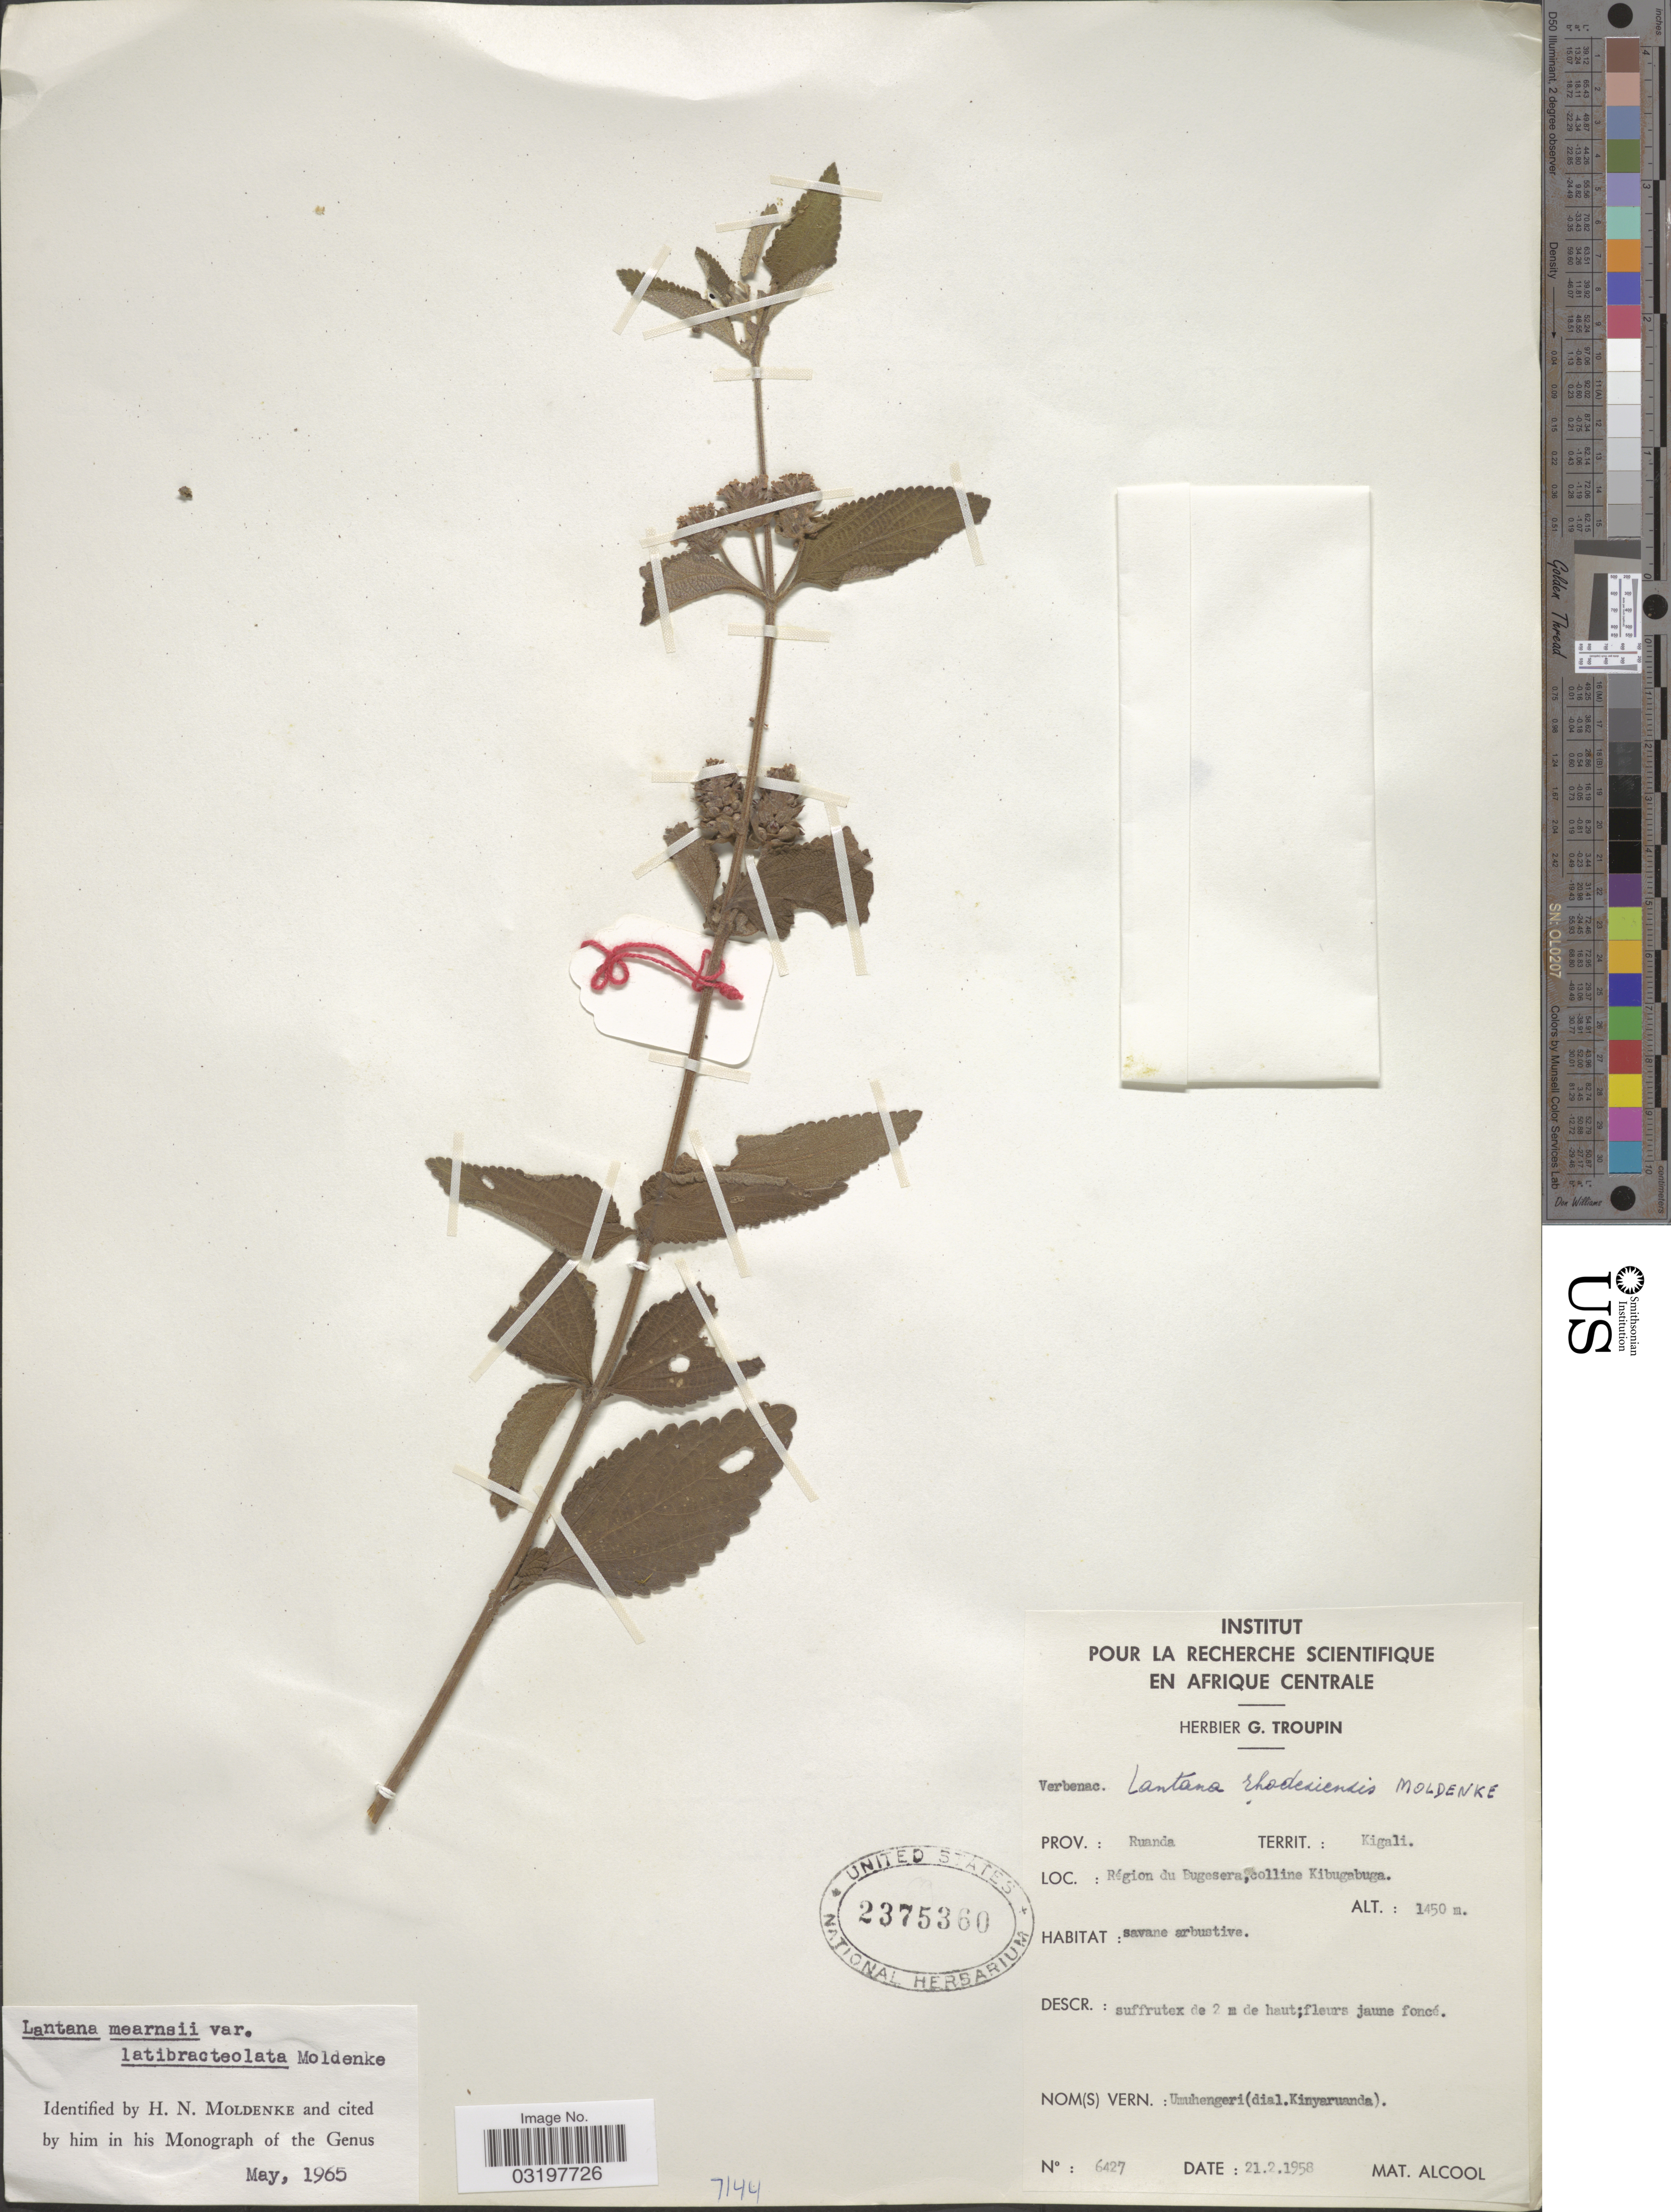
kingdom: Plantae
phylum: Tracheophyta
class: Magnoliopsida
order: Lamiales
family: Verbenaceae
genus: Lantana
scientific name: Lantana mearnsii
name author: Moldenke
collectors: ex herb. G. Troupin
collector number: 6427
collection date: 1958-02-21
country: Rwanda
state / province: Kigali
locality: Prov. Ruanda, Territ.: Kigali, Région du Bugesera, colline Kibugabuga.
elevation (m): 1450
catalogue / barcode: US 2375360